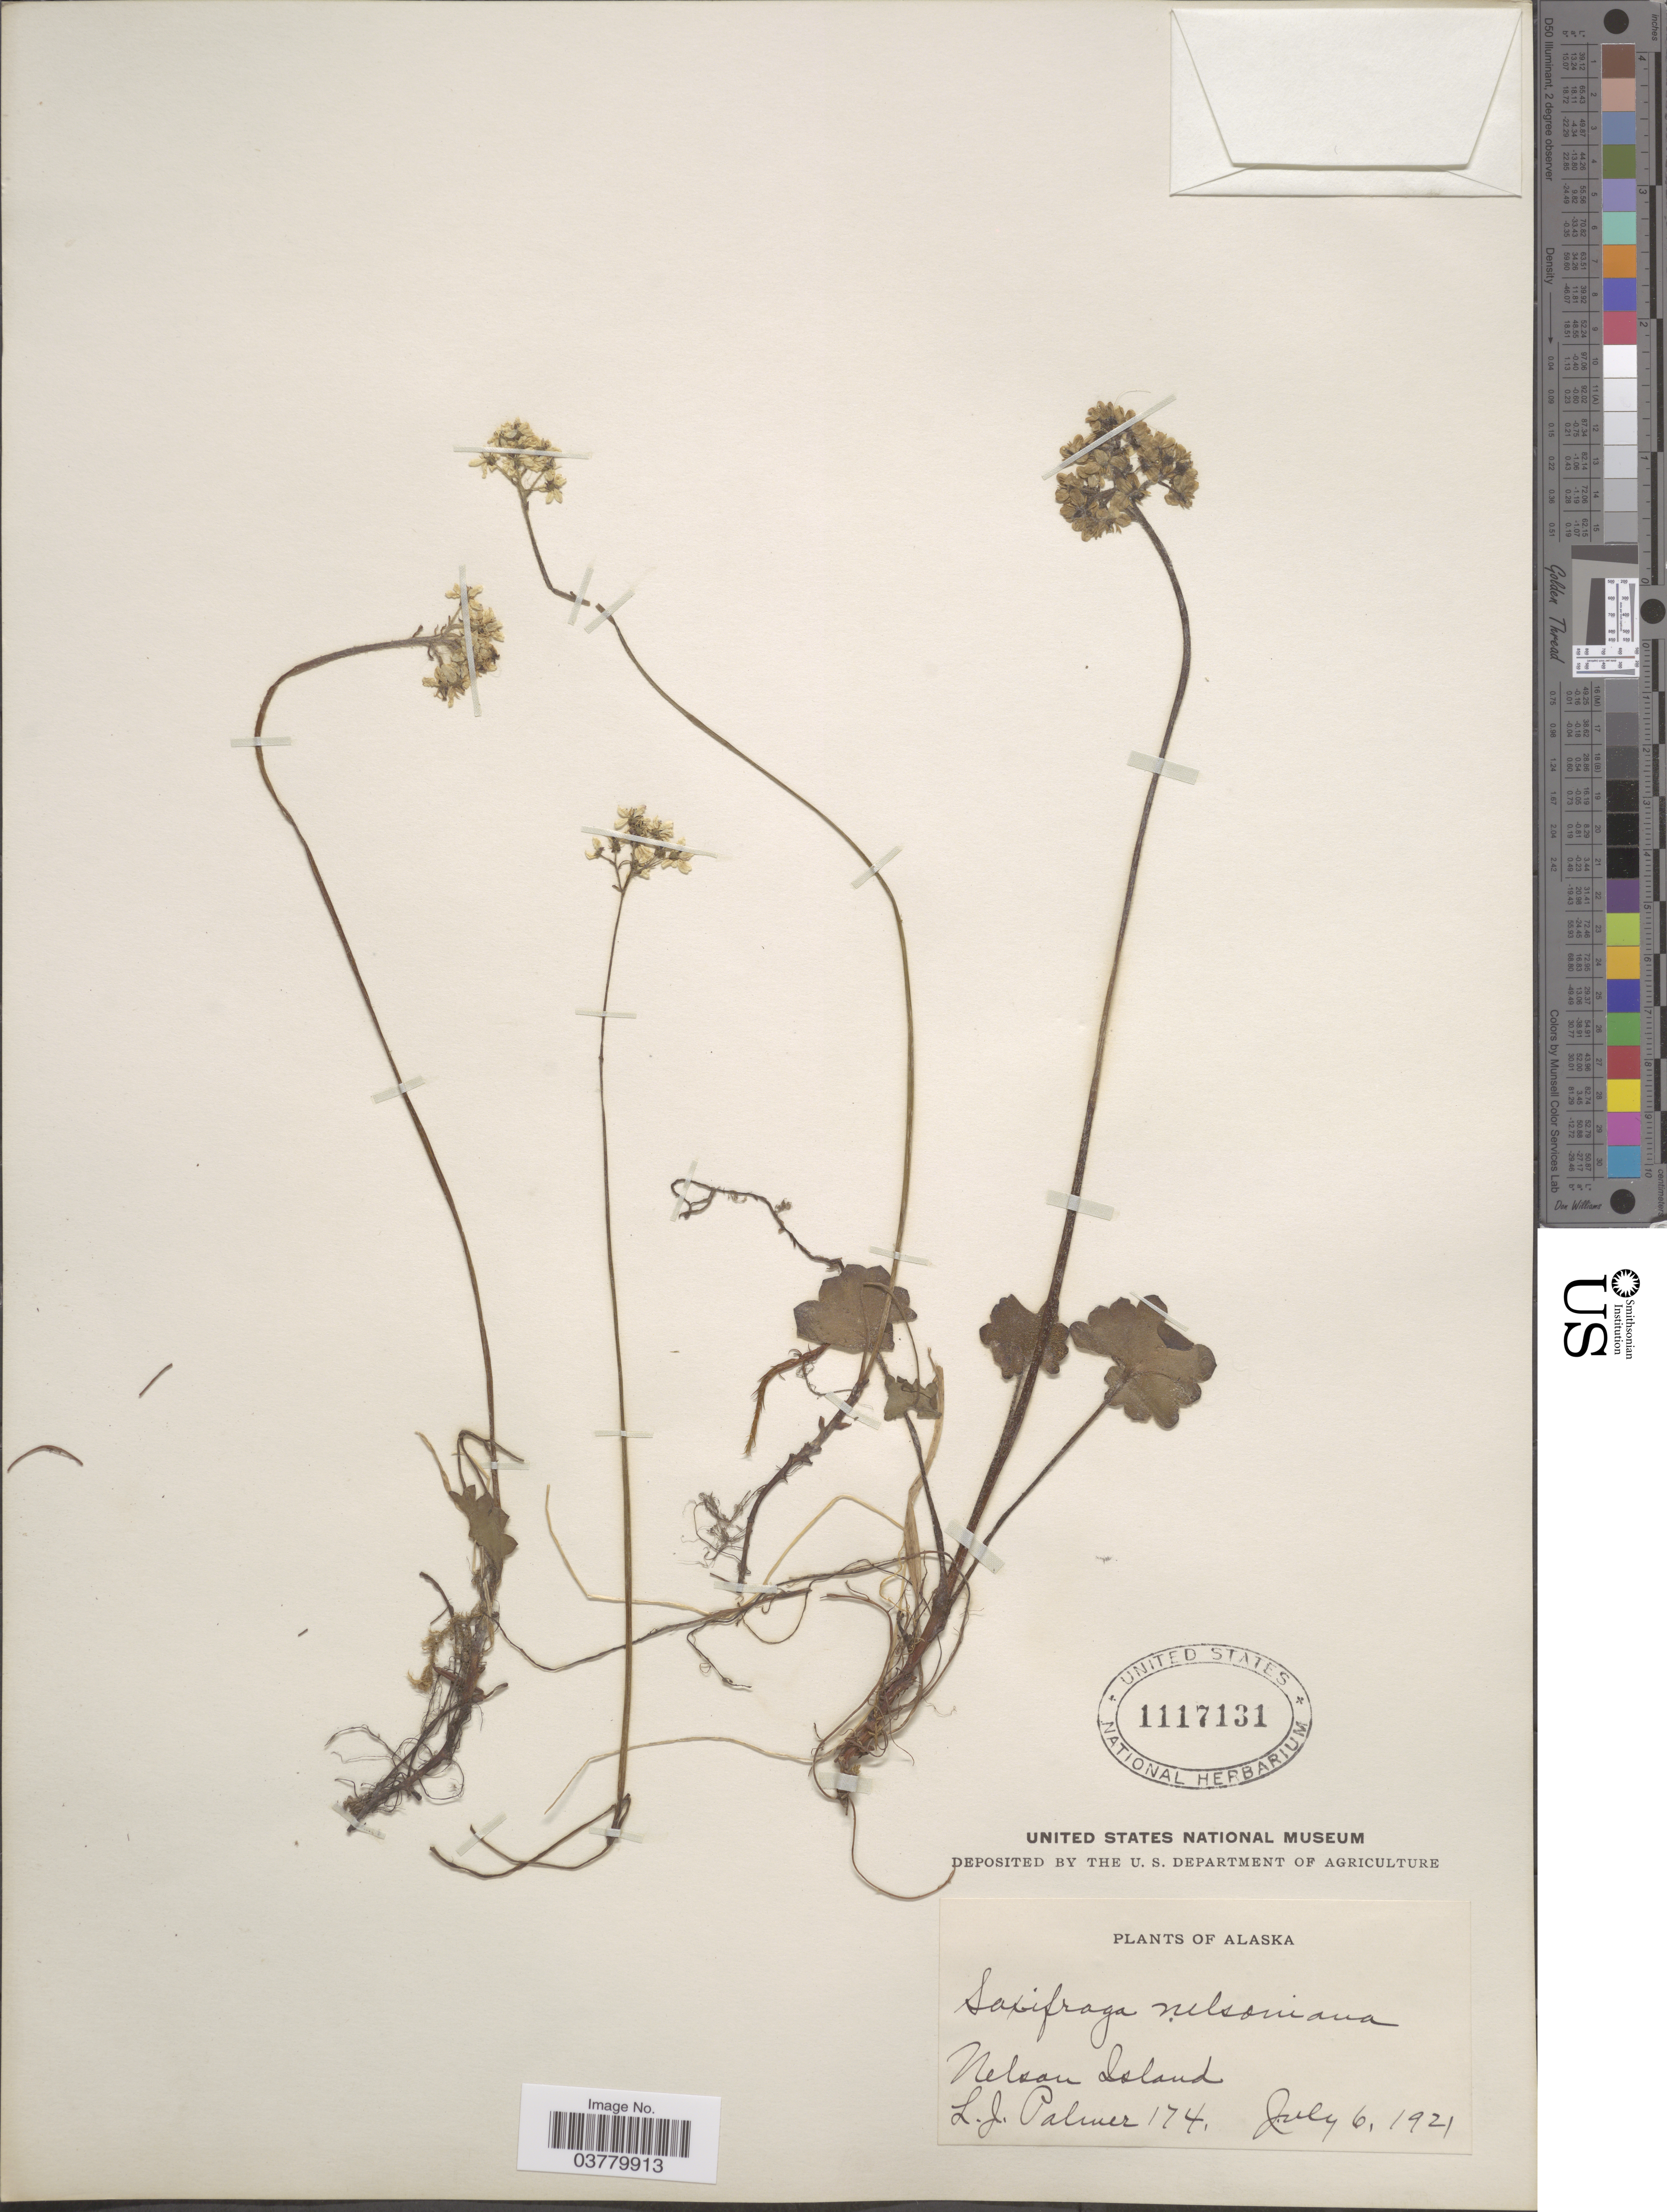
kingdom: Plantae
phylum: Tracheophyta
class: Magnoliopsida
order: Saxifragales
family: Saxifragaceae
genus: Micranthes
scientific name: Micranthes nelsoniana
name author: (D. Don) Small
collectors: L. J. Palmer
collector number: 174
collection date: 1921-07-06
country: United States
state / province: Alaska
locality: Nelson Island.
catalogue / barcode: US 1117131